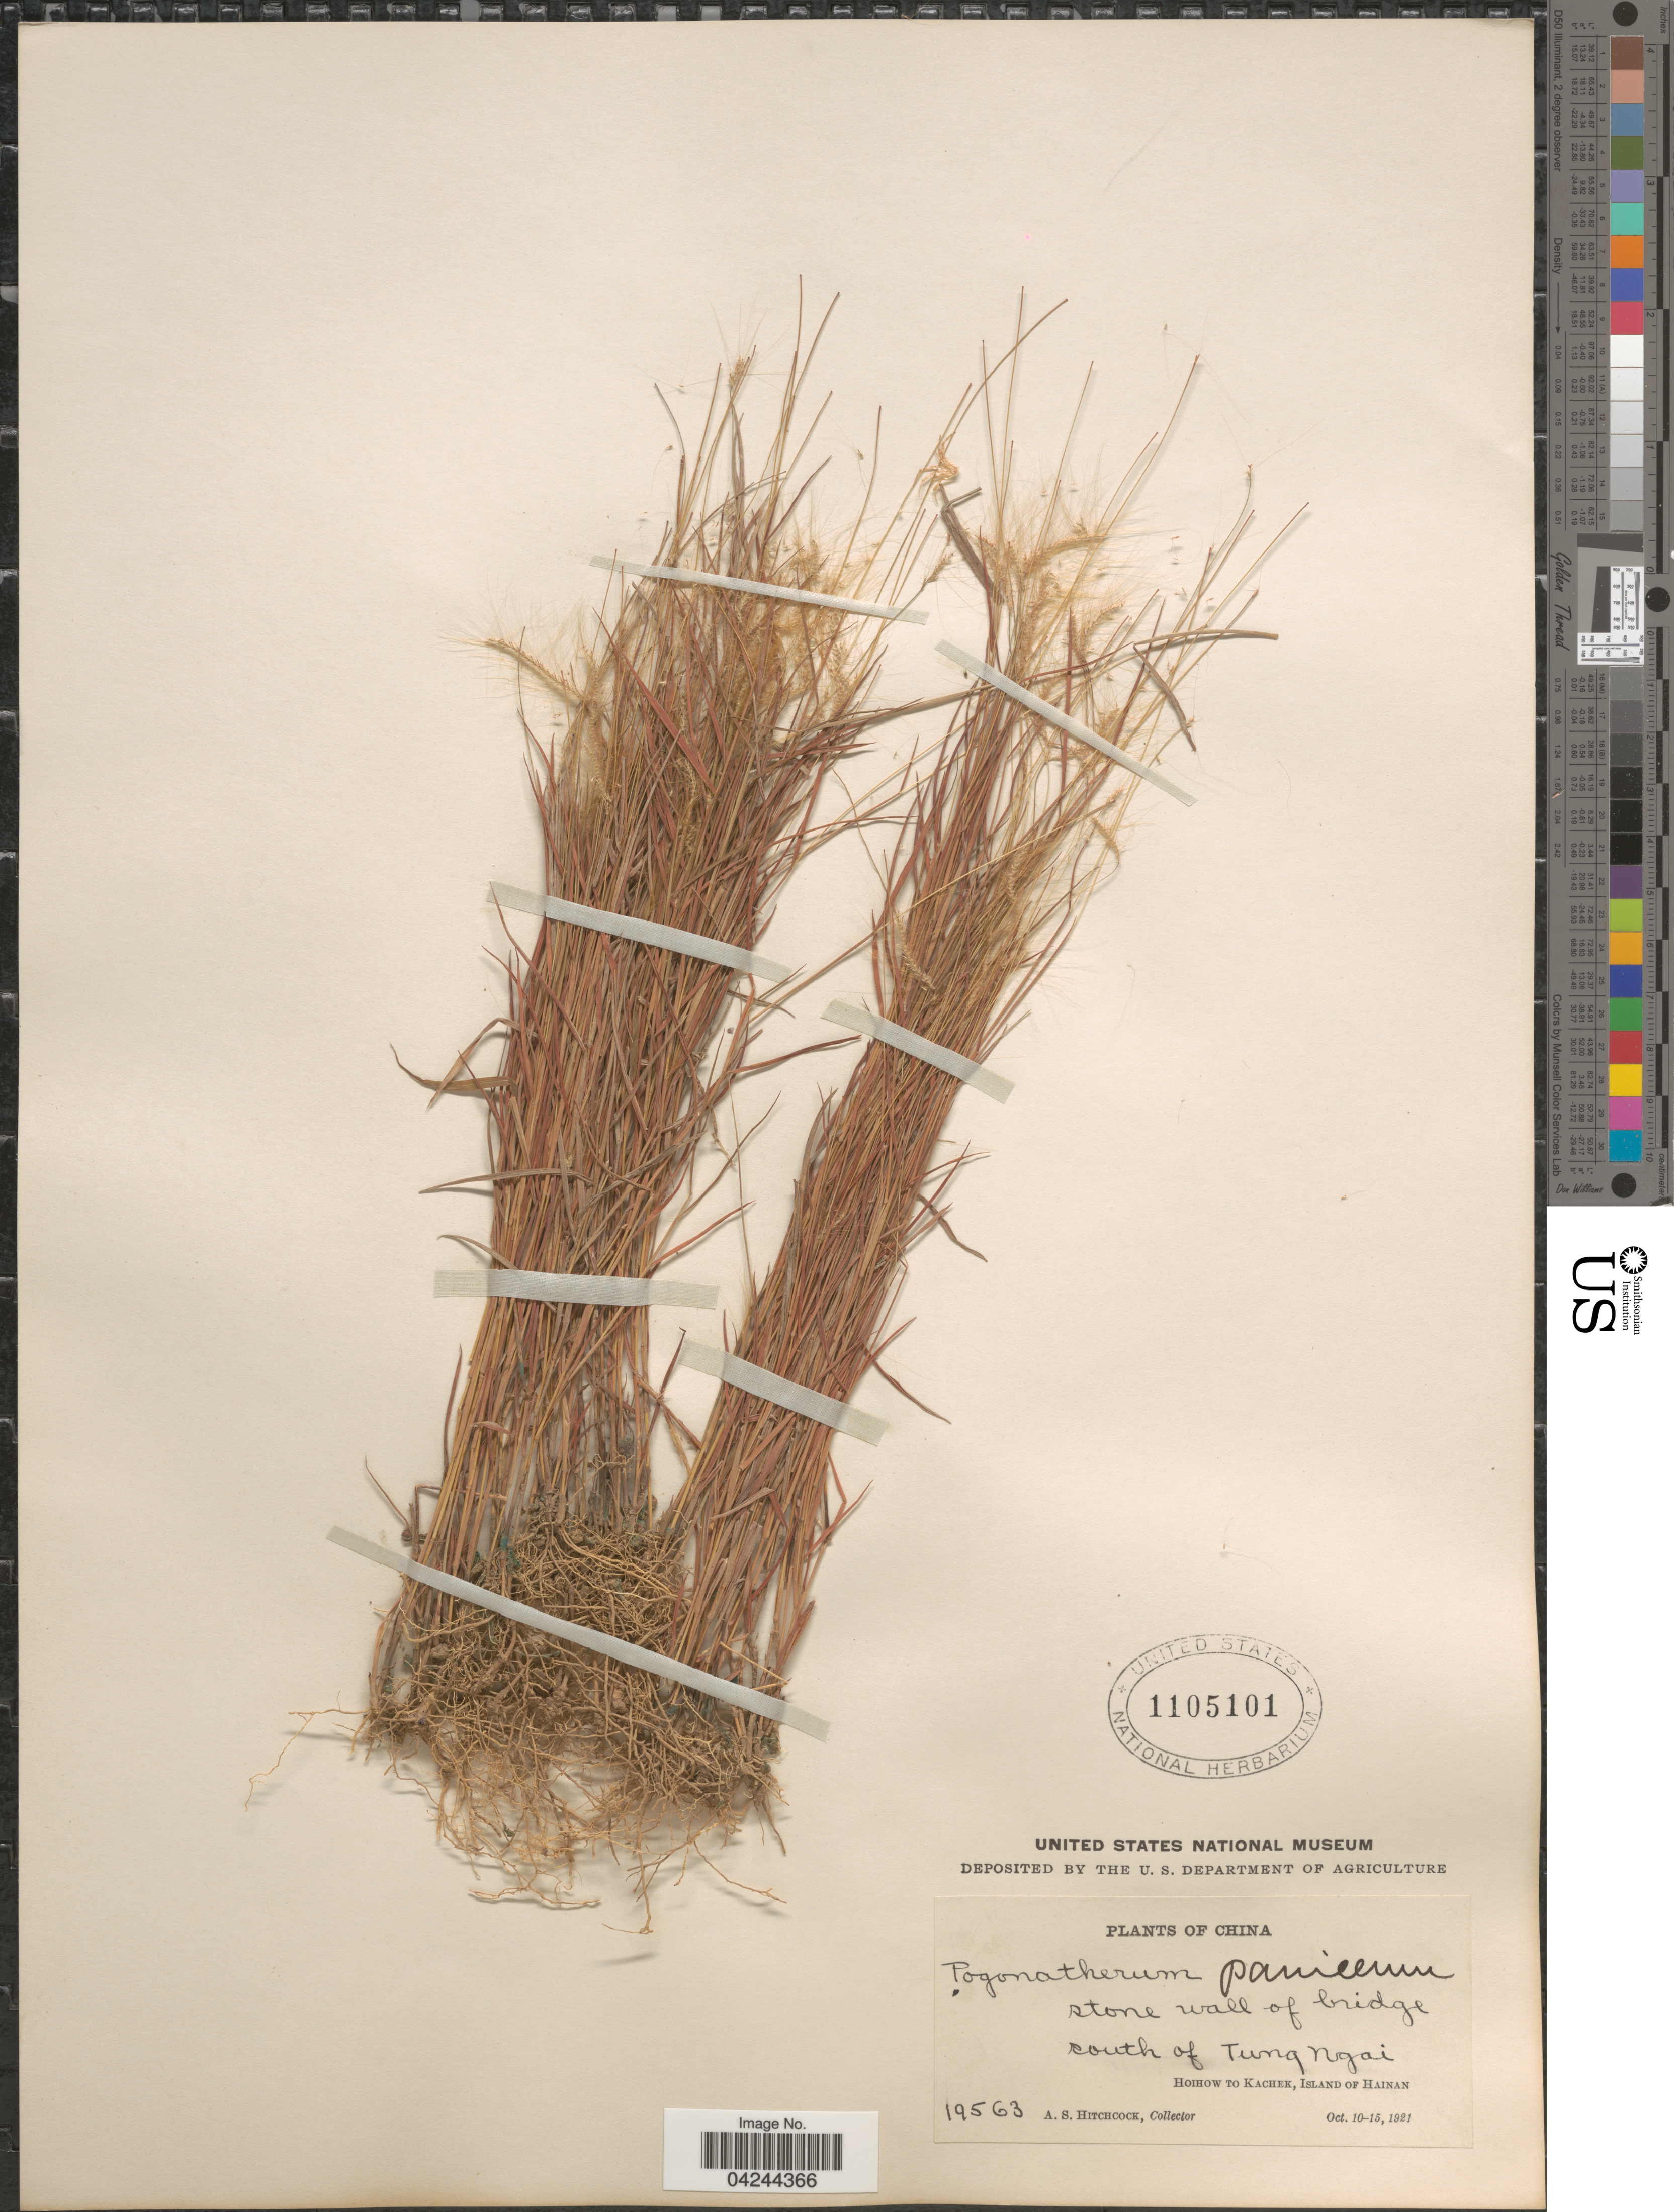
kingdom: Plantae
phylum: Tracheophyta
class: Liliopsida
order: Poales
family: Poaceae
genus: Pogonatherum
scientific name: Pogonatherum crinitum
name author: (Thunb.) Kunth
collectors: A. S. Hitchcock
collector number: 19563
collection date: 1921-10-10/1921-10-15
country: China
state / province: Hainan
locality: Stone wall of bridge south of Tung Ngai. Hoihow to Kachek, Island of Hainan.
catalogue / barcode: US 1105101